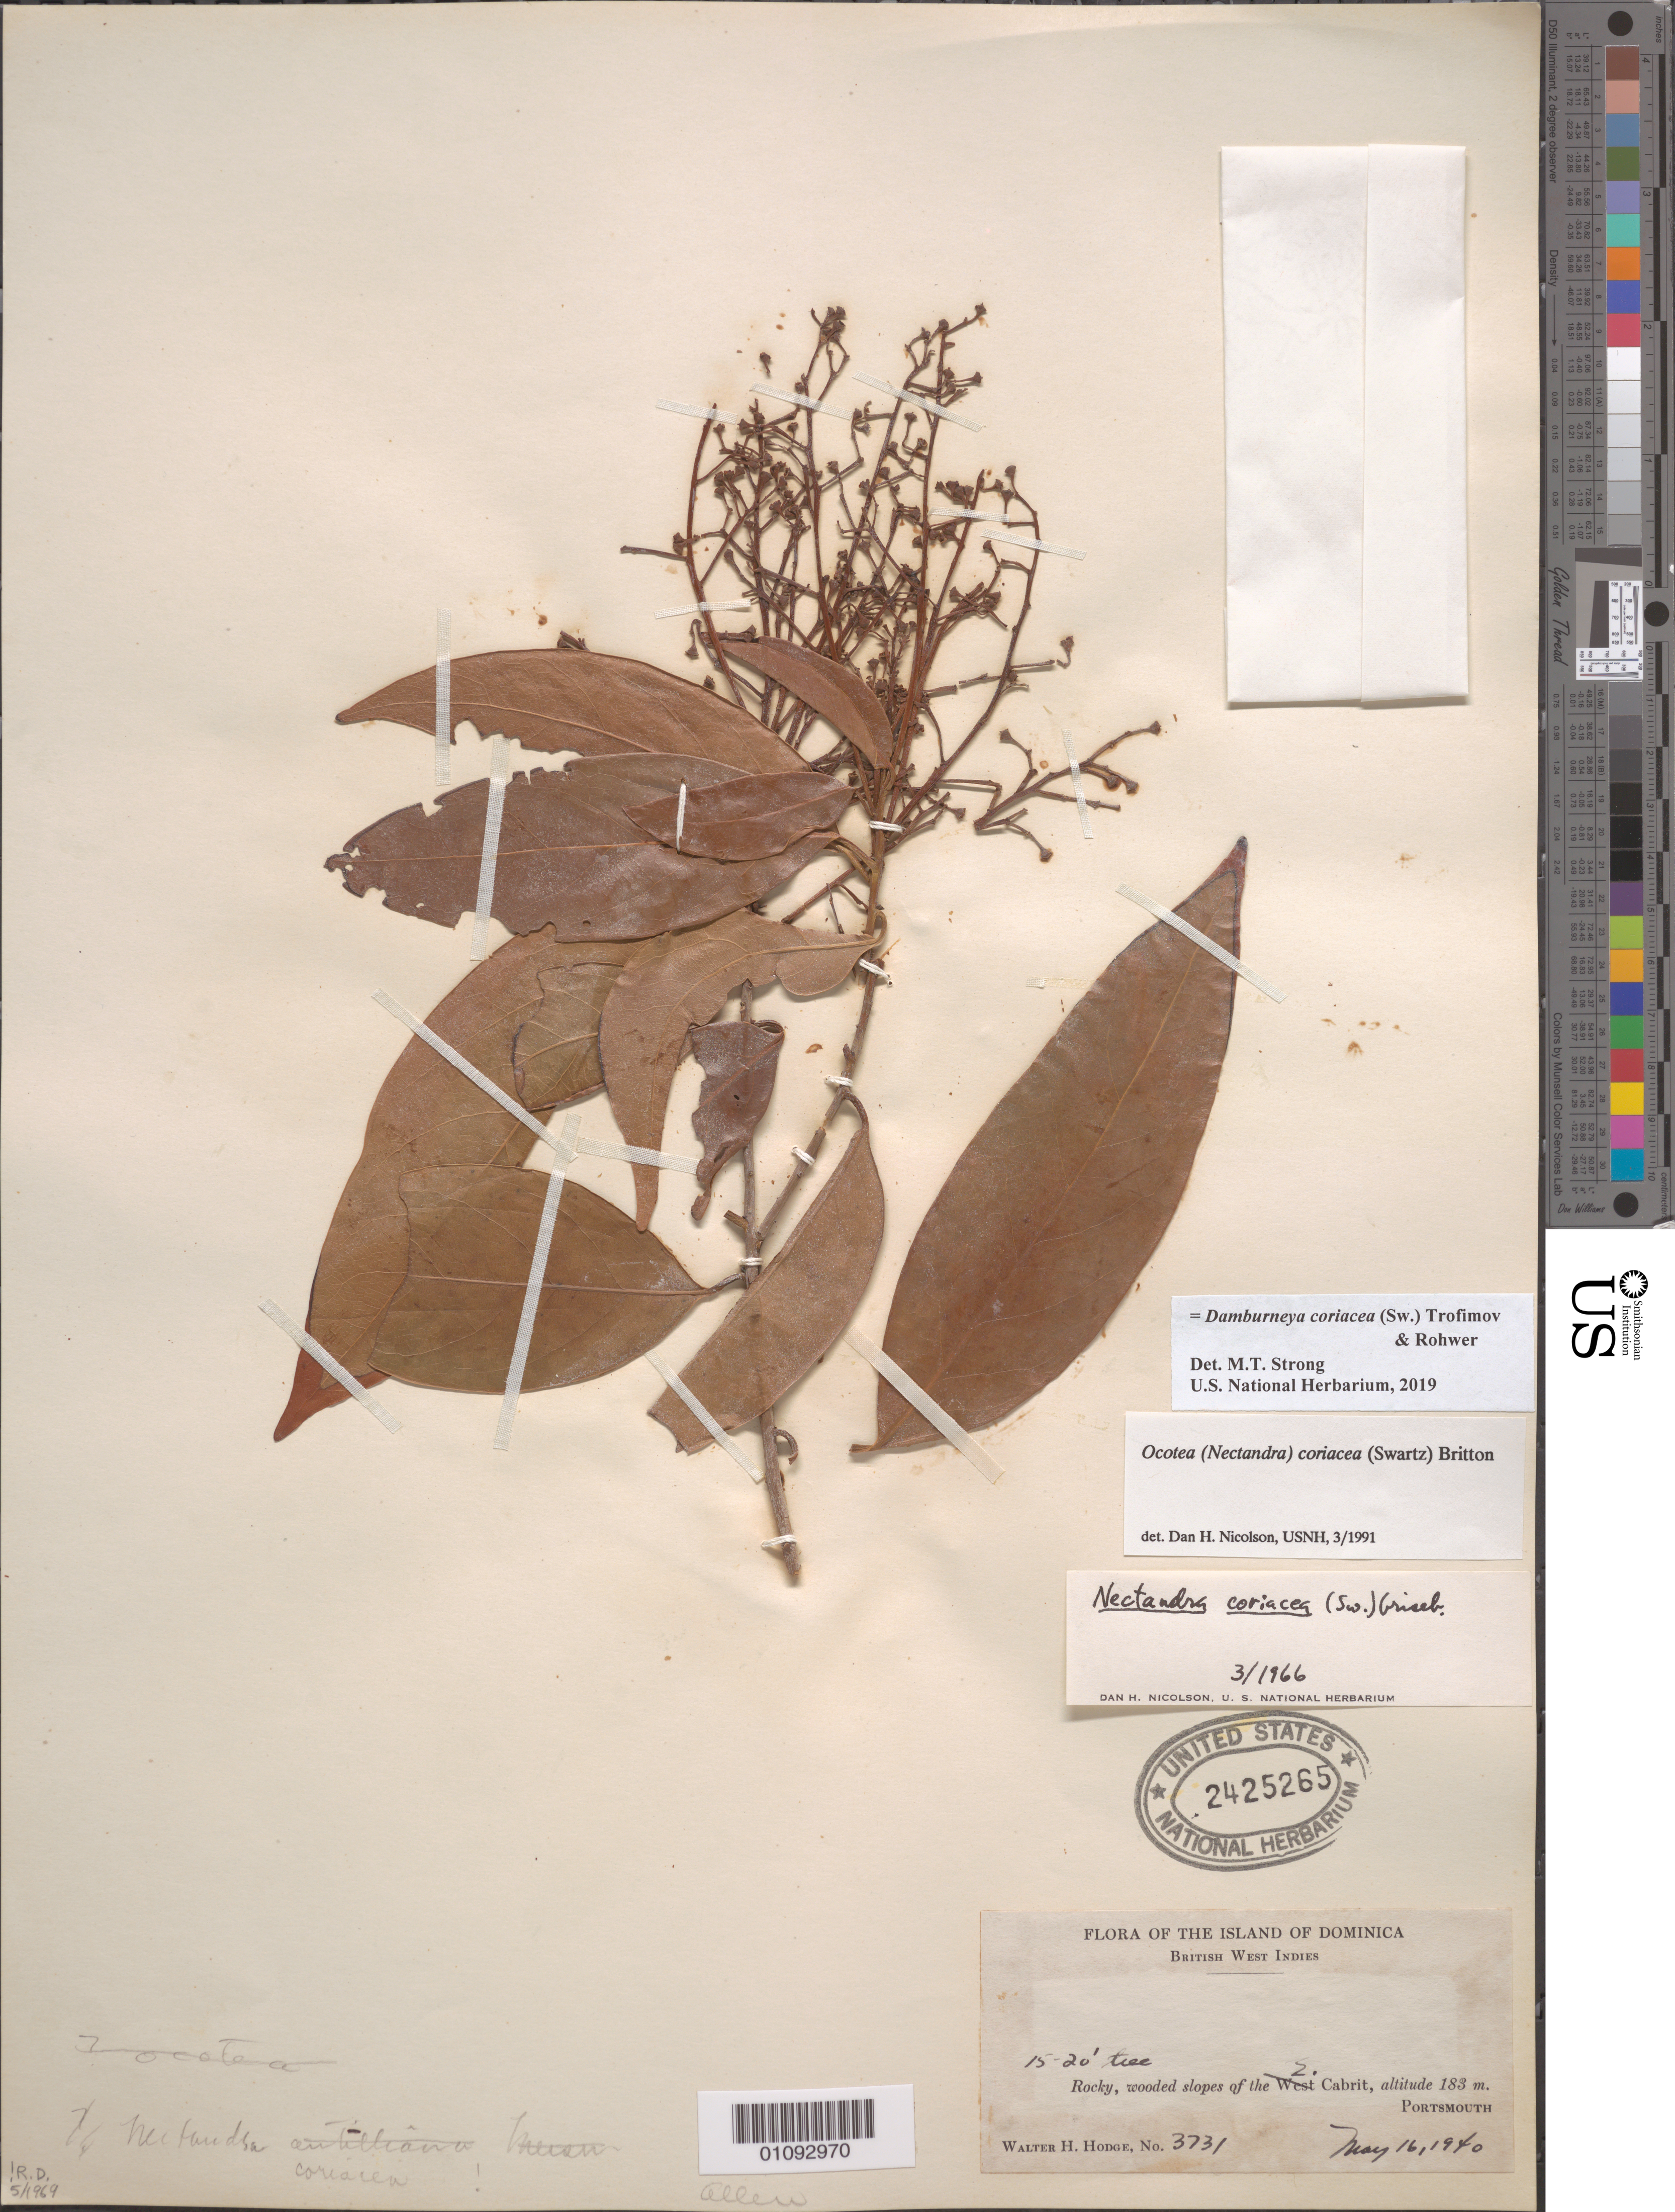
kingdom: Plantae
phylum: Tracheophyta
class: Magnoliopsida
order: Laurales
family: Lauraceae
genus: Damburneya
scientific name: Damburneya coriacea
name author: (Sw.) Trofimov & Rohwer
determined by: Strong, M. T., (US), Smithsonian Institution - National Museum of Natural History (UNITED STATES)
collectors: W. Hodge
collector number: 3731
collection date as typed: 16 May 1940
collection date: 1940-05-16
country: Dominica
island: Dominica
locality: East Cabrit.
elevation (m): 183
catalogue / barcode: US 2425265